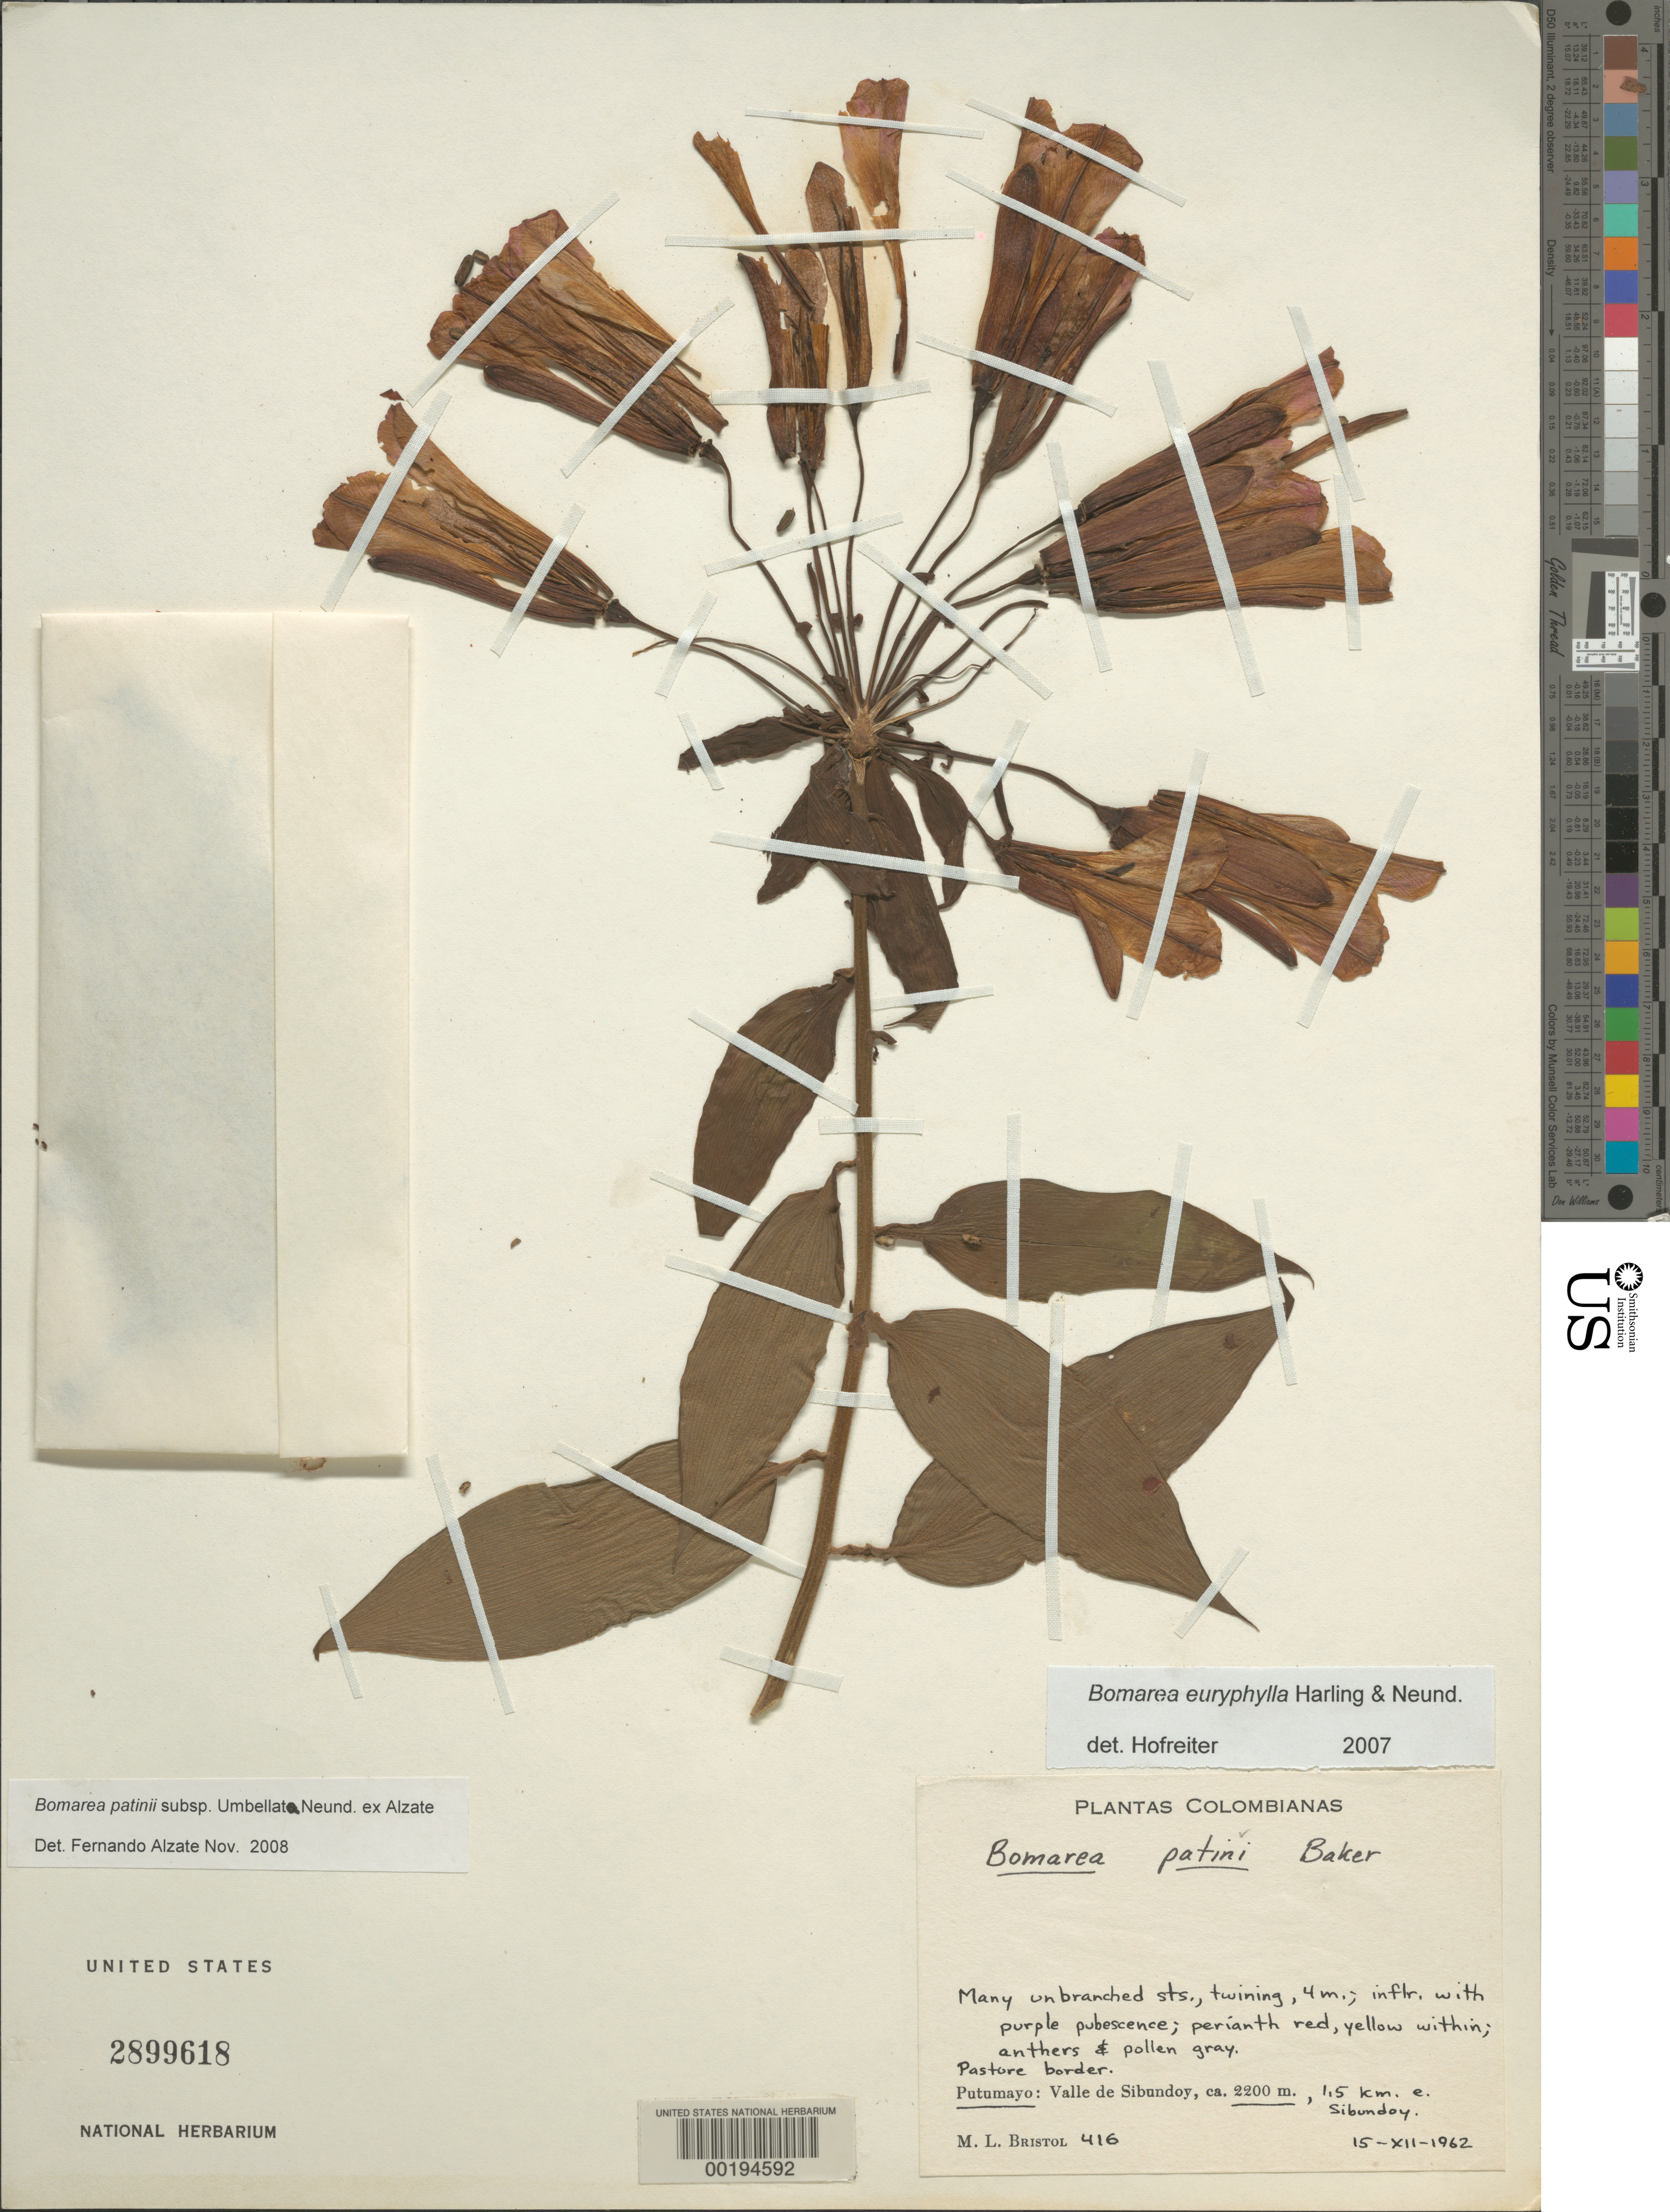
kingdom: Plantae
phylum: Tracheophyta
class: Liliopsida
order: Liliales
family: Alstroemeriaceae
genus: Bomarea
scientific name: Bomarea patinii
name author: Baker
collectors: M. L. Bristol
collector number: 416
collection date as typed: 15 Dec 1962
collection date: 1962-12-15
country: Colombia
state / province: Putumayo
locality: Valle de Sibundoy; 1.5 km E of Sibundoy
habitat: Pasture border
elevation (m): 2200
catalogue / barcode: US 2899618